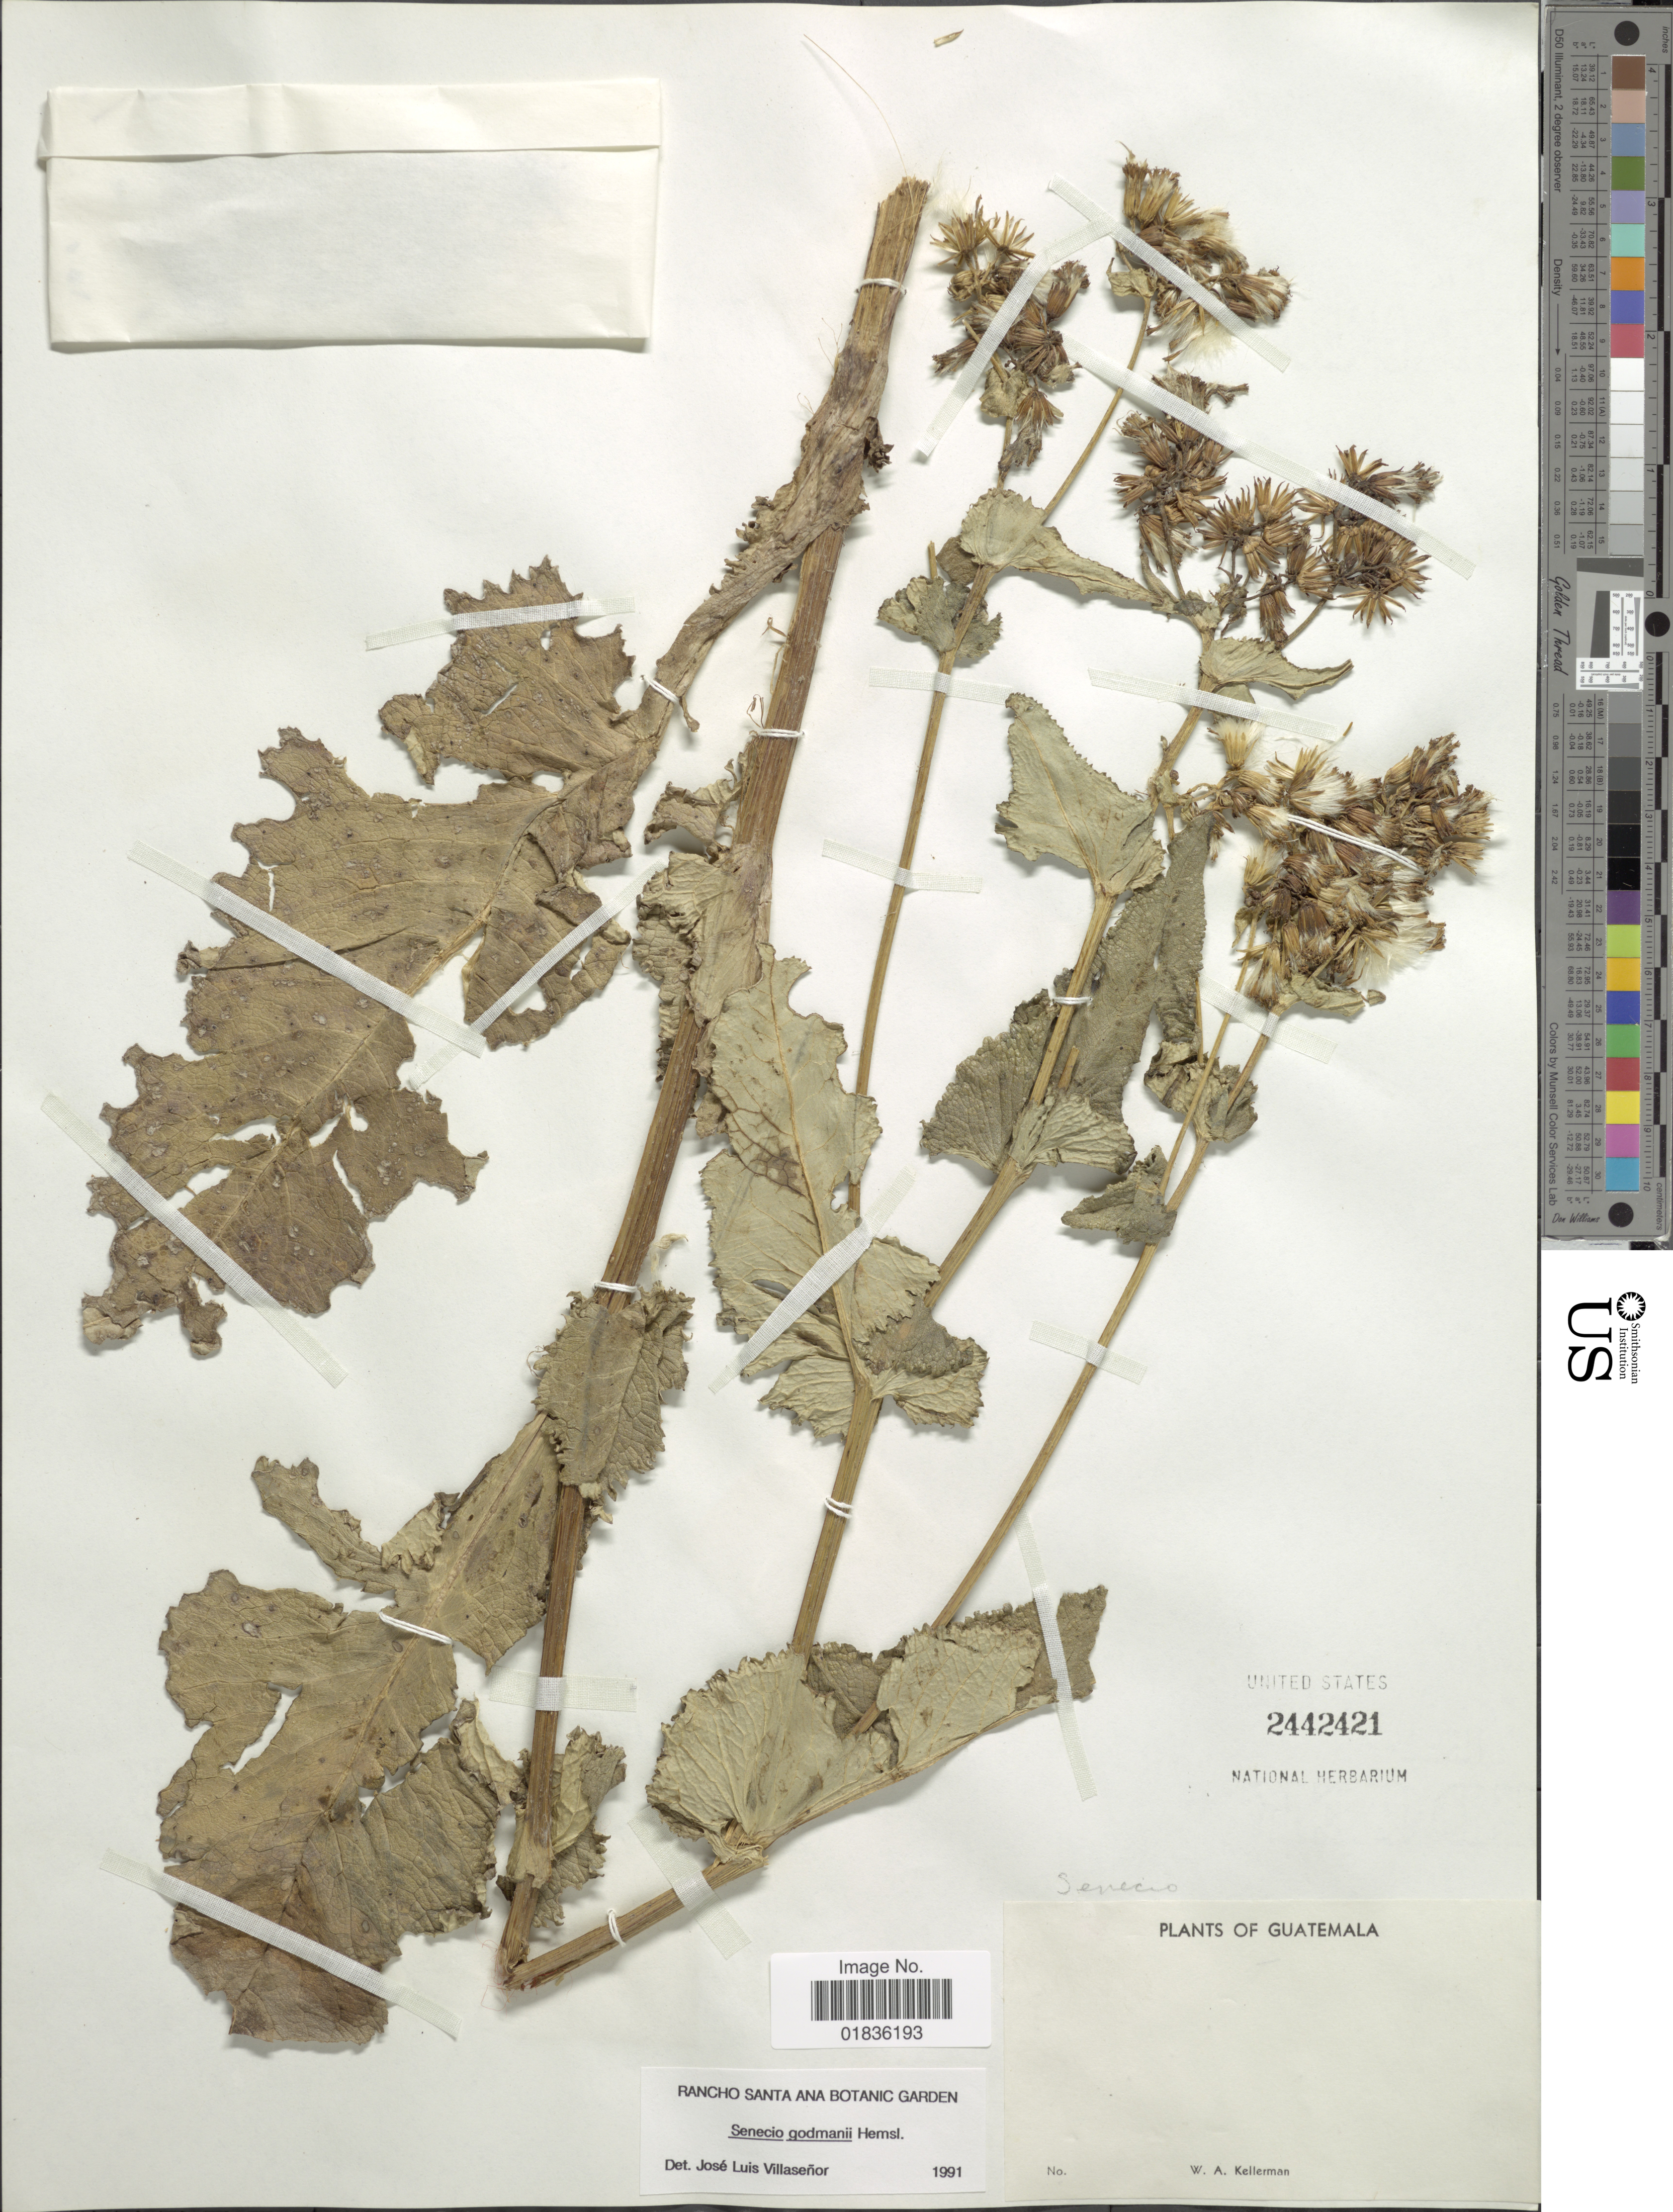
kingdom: Plantae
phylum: Tracheophyta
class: Magnoliopsida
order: Asterales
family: Asteraceae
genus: Senecio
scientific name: Senecio doratophyllus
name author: Benth.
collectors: W. Kellerman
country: Guatemala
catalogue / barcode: US 2442421